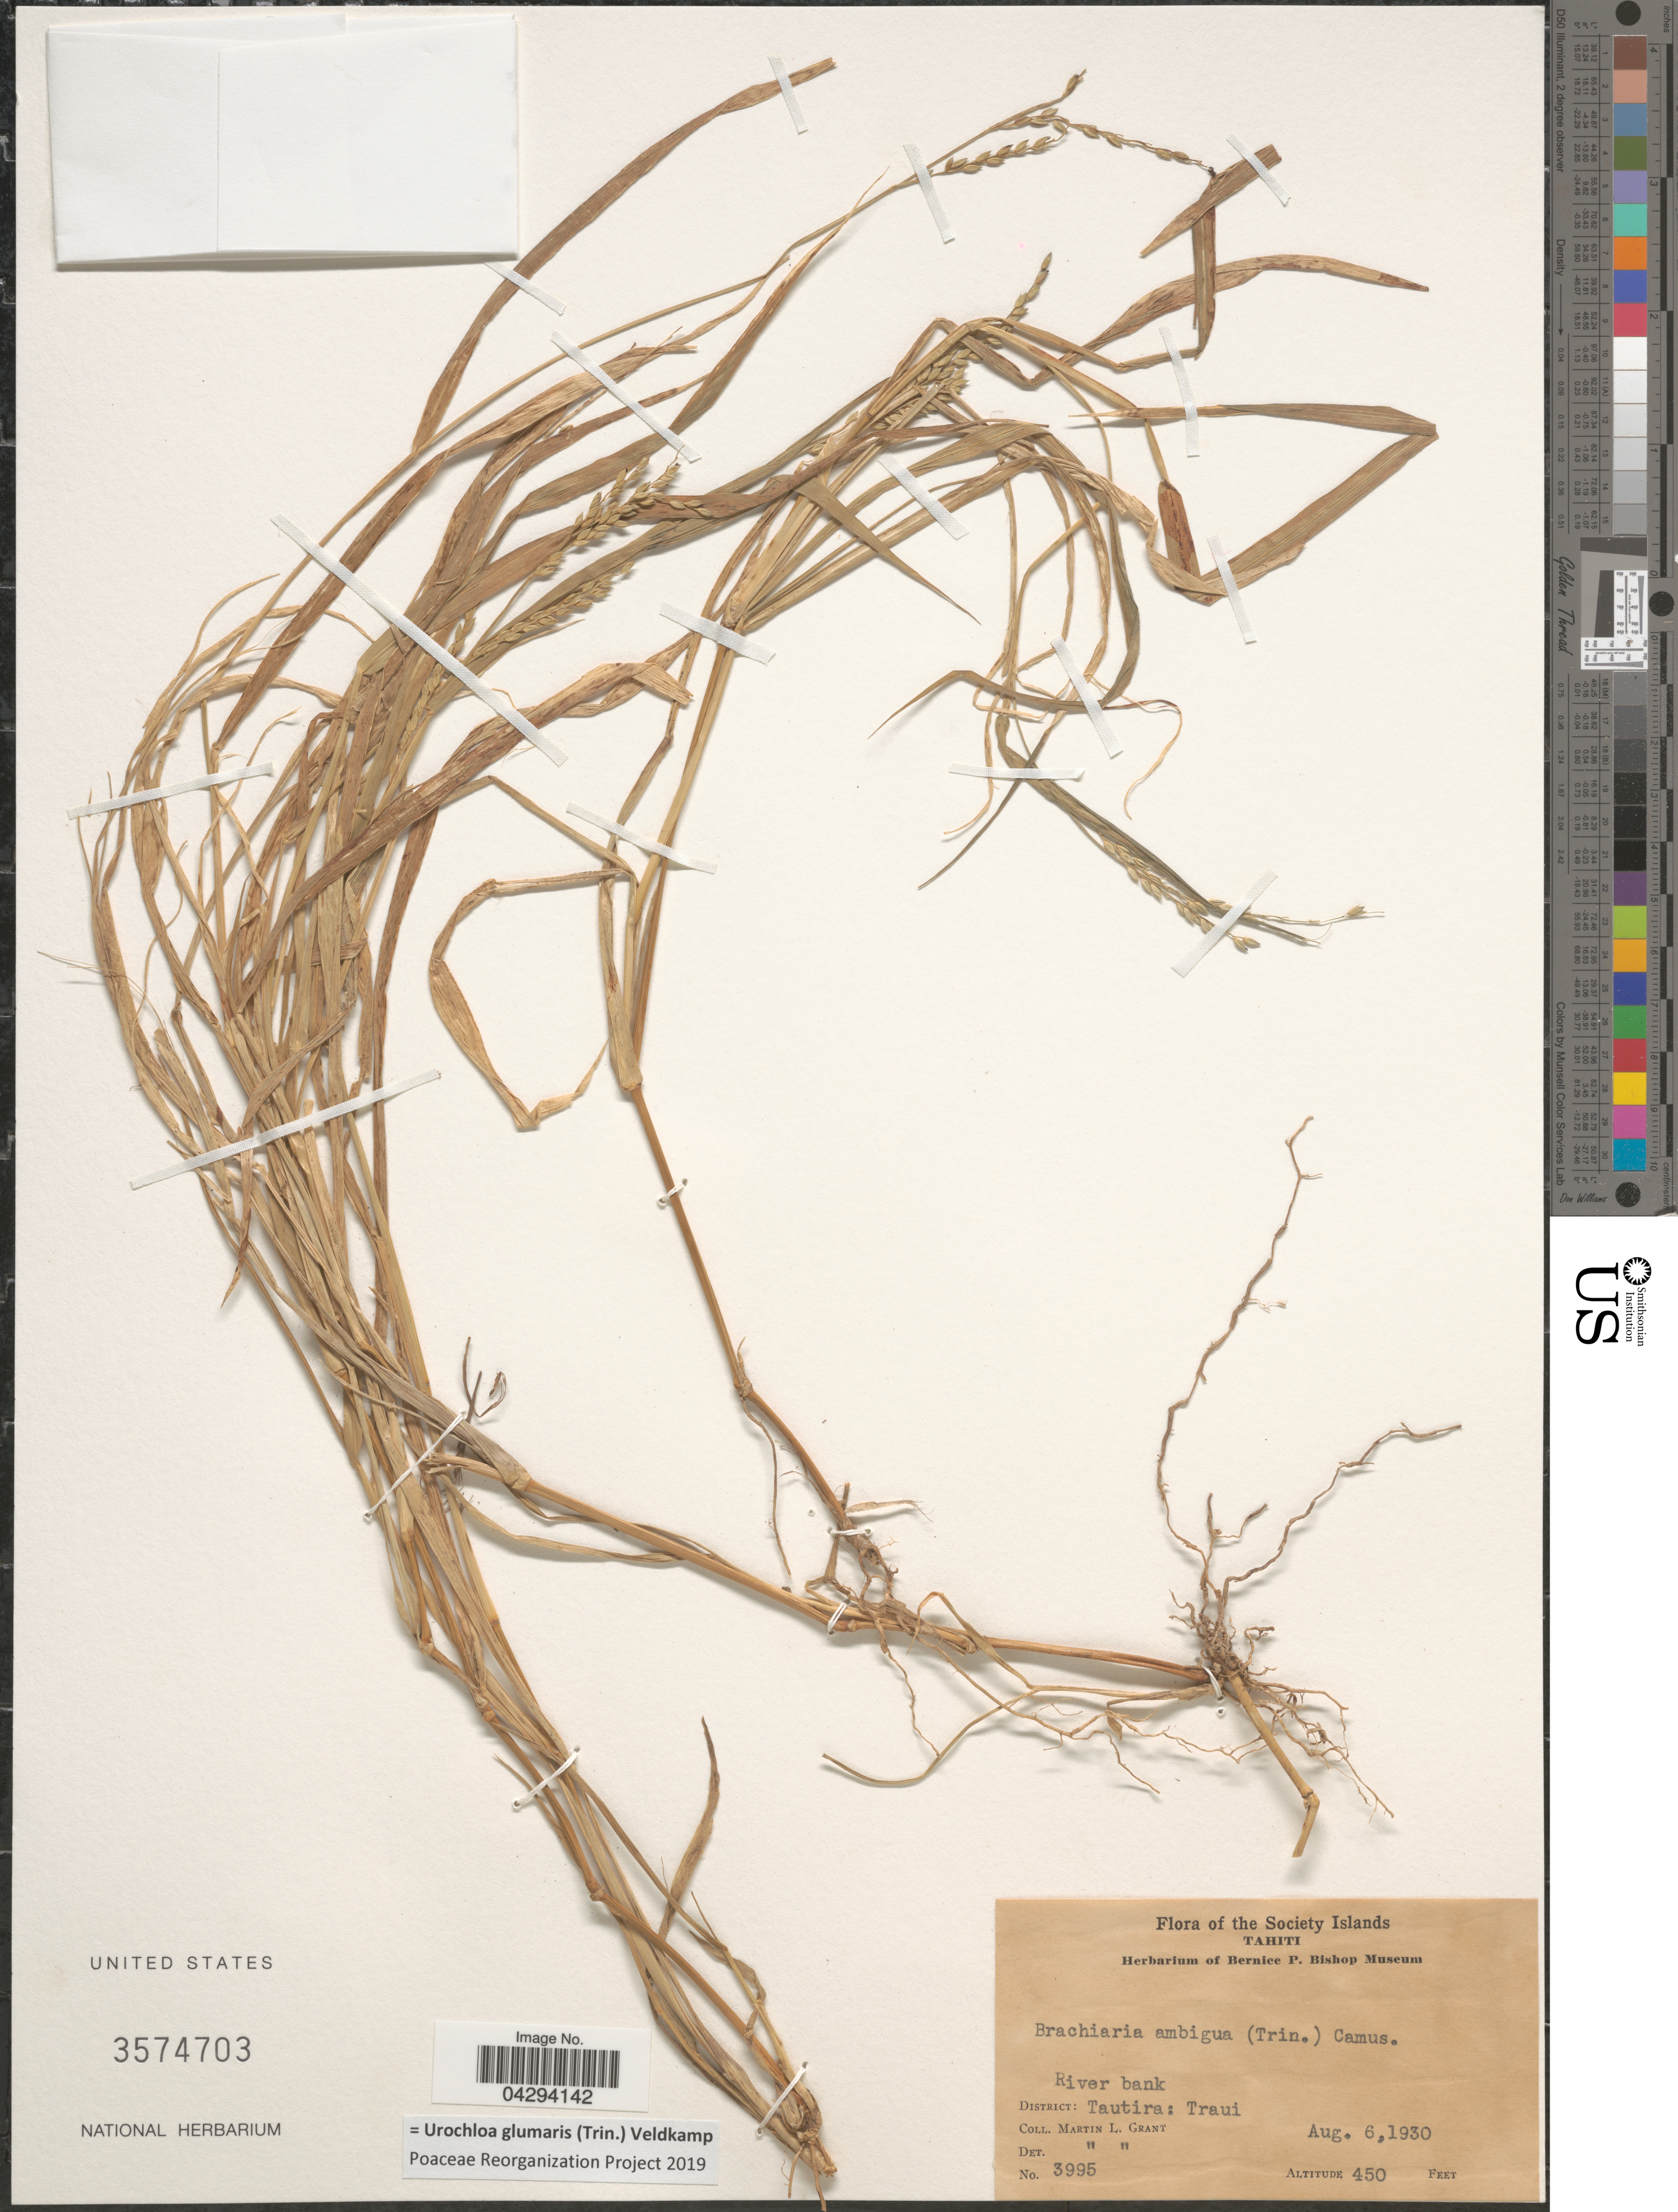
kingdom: Plantae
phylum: Tracheophyta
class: Liliopsida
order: Poales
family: Poaceae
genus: Urochloa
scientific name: Urochloa glumaris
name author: (Trin.) Veldkamp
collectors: M. L. Grant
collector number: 3995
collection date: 1930-08-06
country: French Polynesia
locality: The Society Islands. Tahiti. River bank. District: Tautira: Traui.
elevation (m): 137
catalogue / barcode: US 3574703